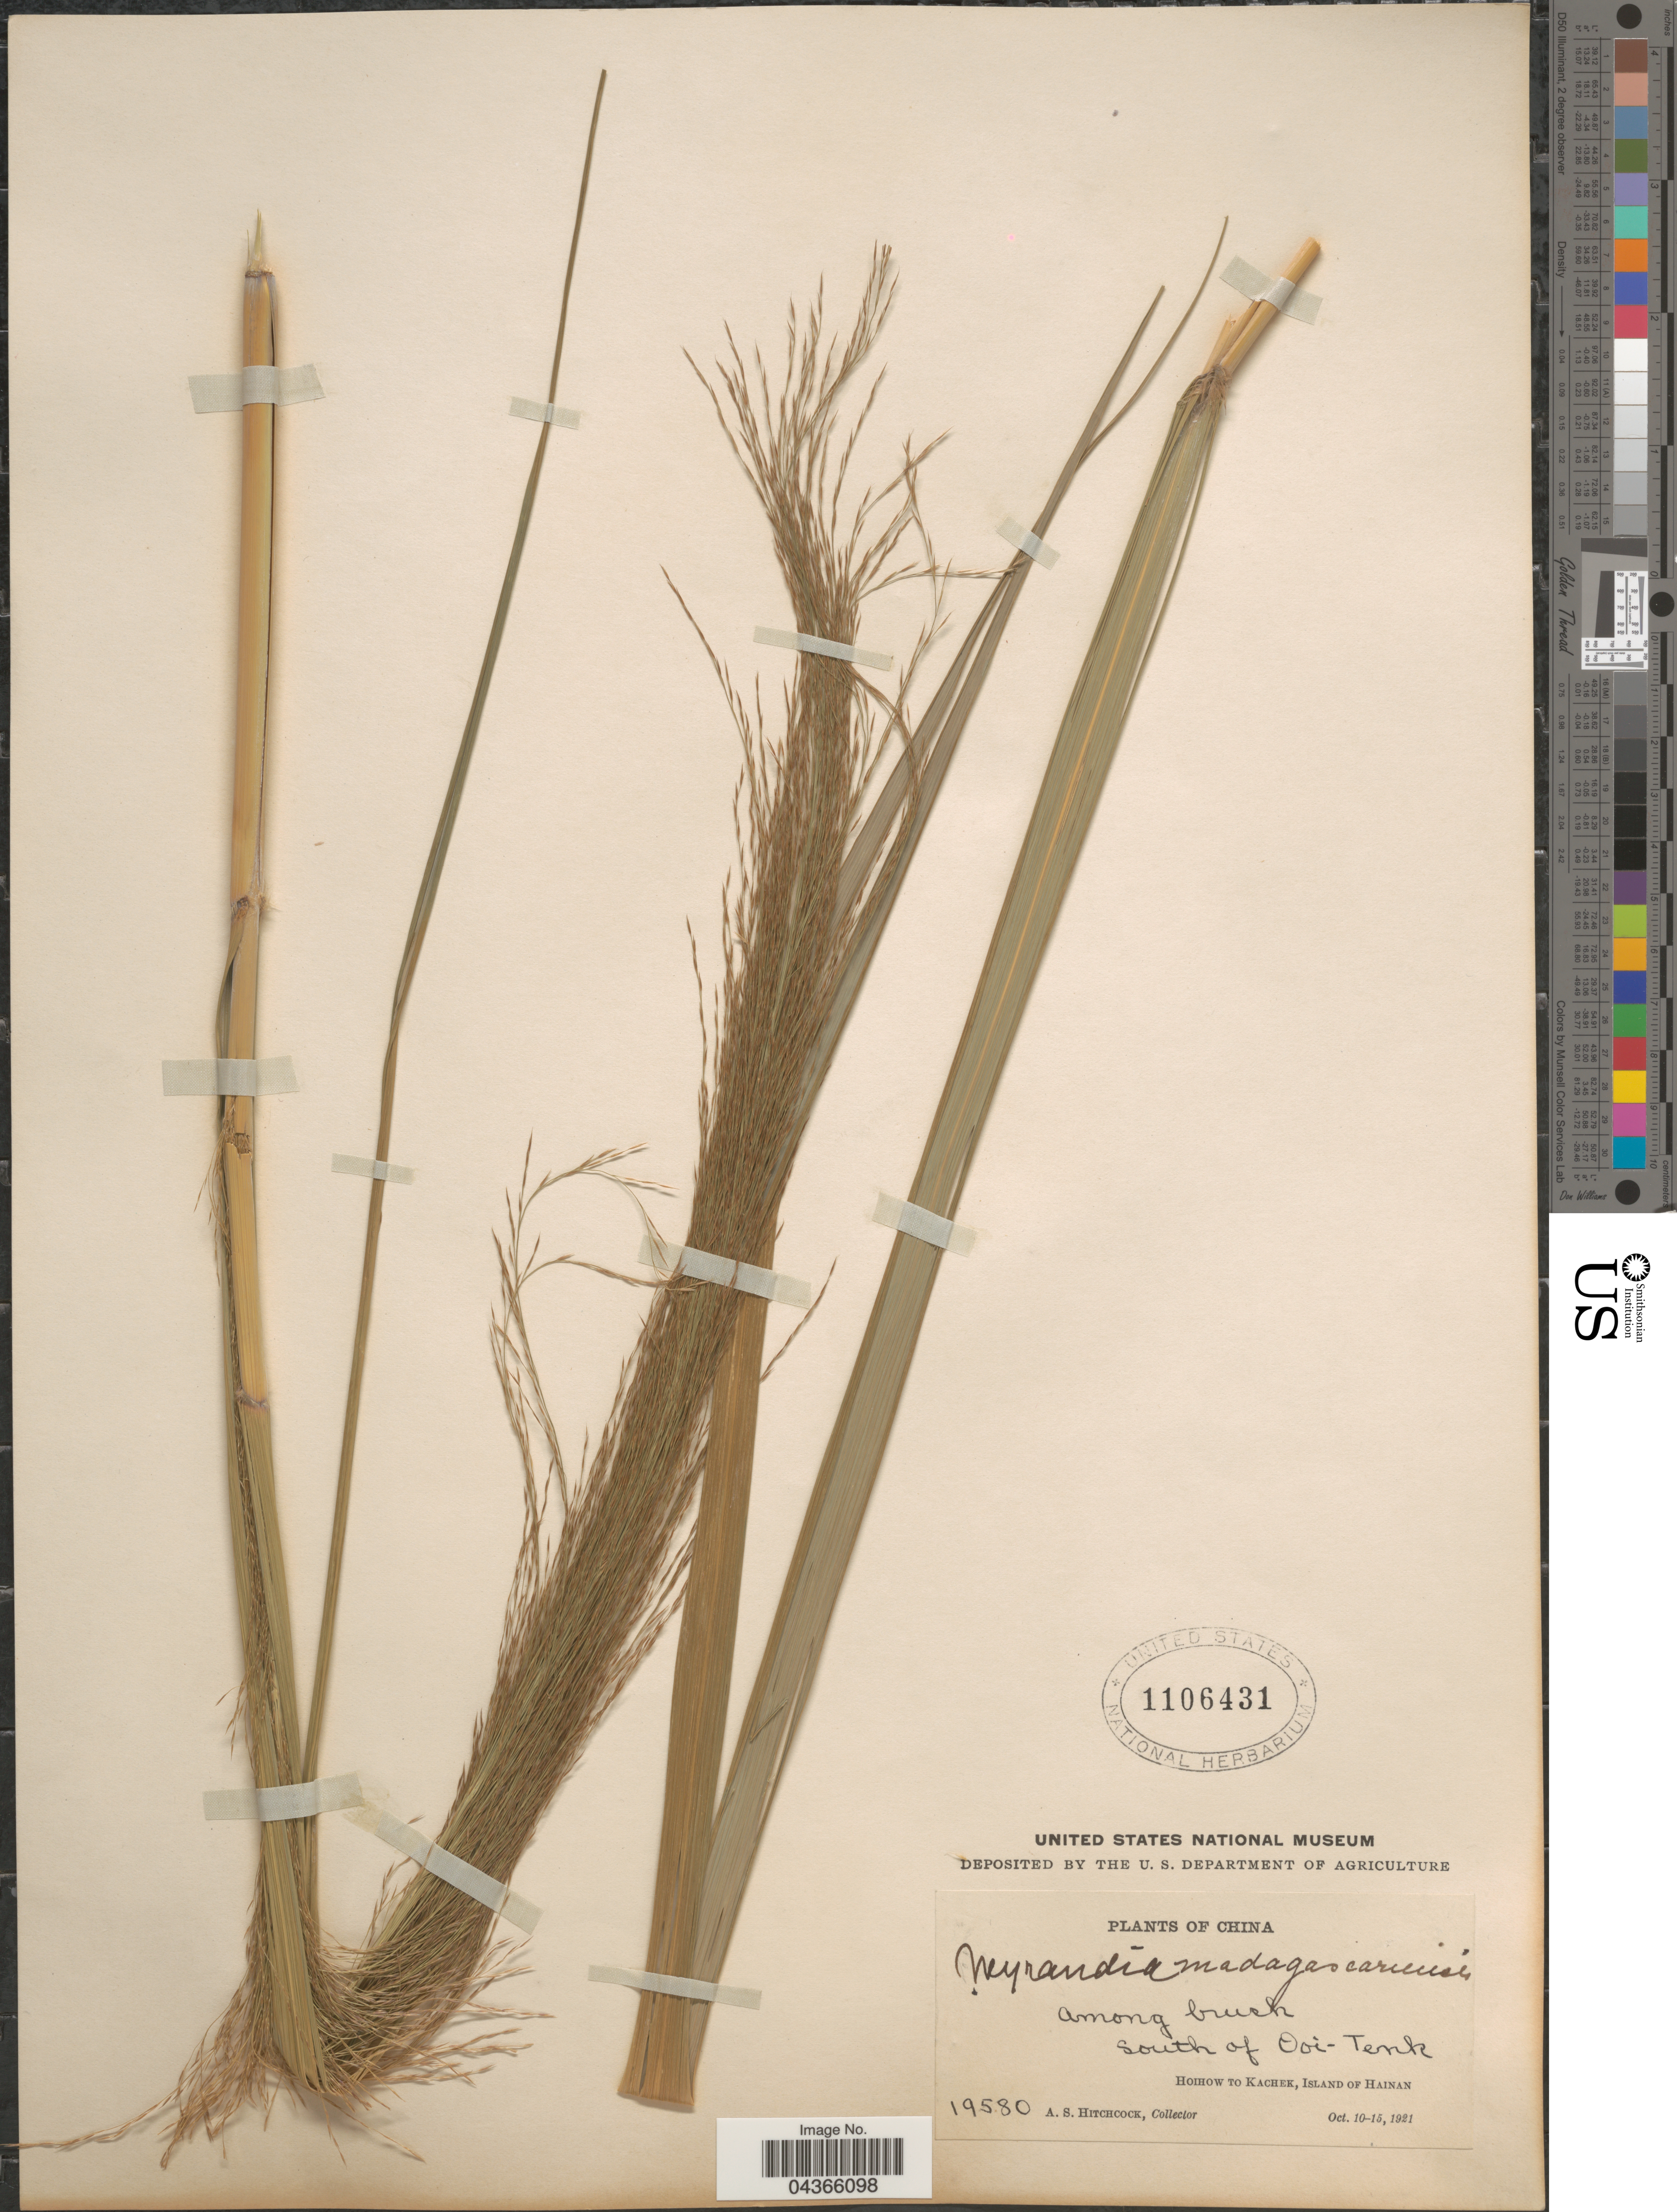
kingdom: Plantae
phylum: Tracheophyta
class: Liliopsida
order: Poales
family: Poaceae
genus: Neyraudia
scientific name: Neyraudia arundinacea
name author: (L.) Henr.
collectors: A. S. Hitchcock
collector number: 19580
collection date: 1921-10-10/1921-10-15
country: China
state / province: Hainan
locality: South of Ooi-Tenk. Hoihow to Kachek, Island of Hainan.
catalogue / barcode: US 1106431